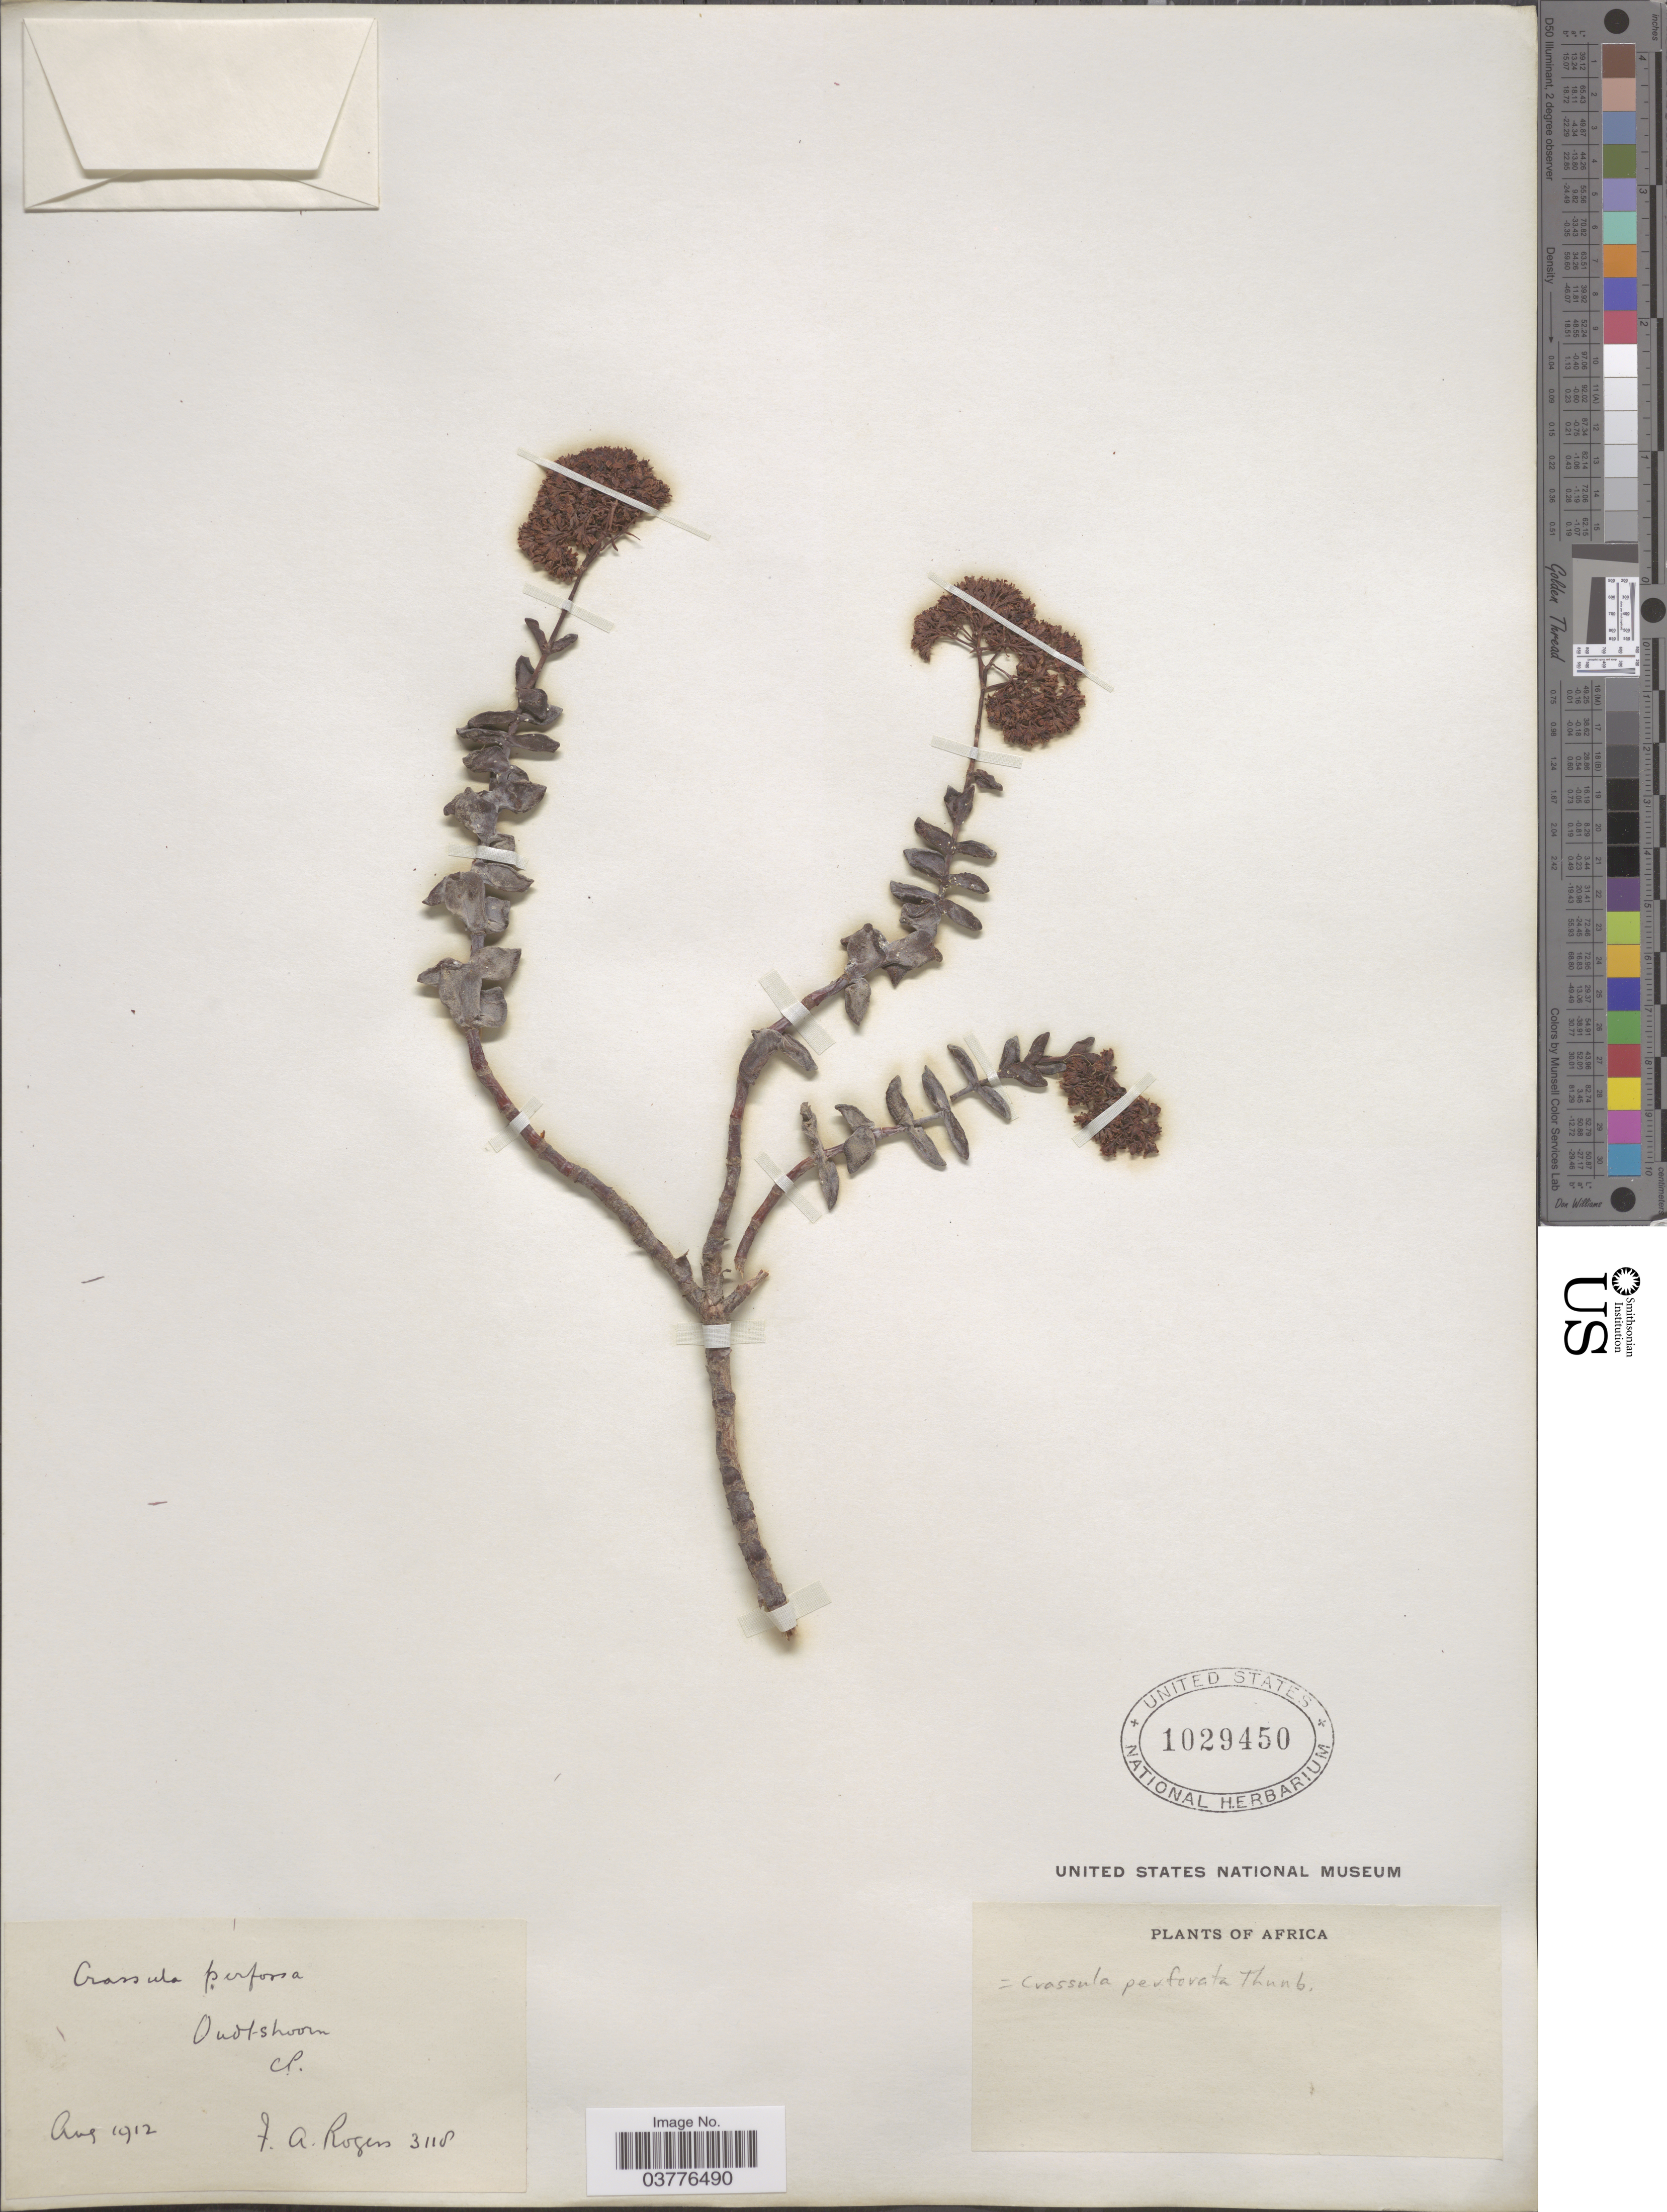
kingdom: Plantae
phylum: Tracheophyta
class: Magnoliopsida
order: Saxifragales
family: Crassulaceae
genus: Crassula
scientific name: Crassula perforata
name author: Thunb.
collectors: F. A. Rogers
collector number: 3118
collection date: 1912-08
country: South Africa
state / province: Western Cape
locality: Oudtshoorn. C.P.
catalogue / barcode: US 1029450